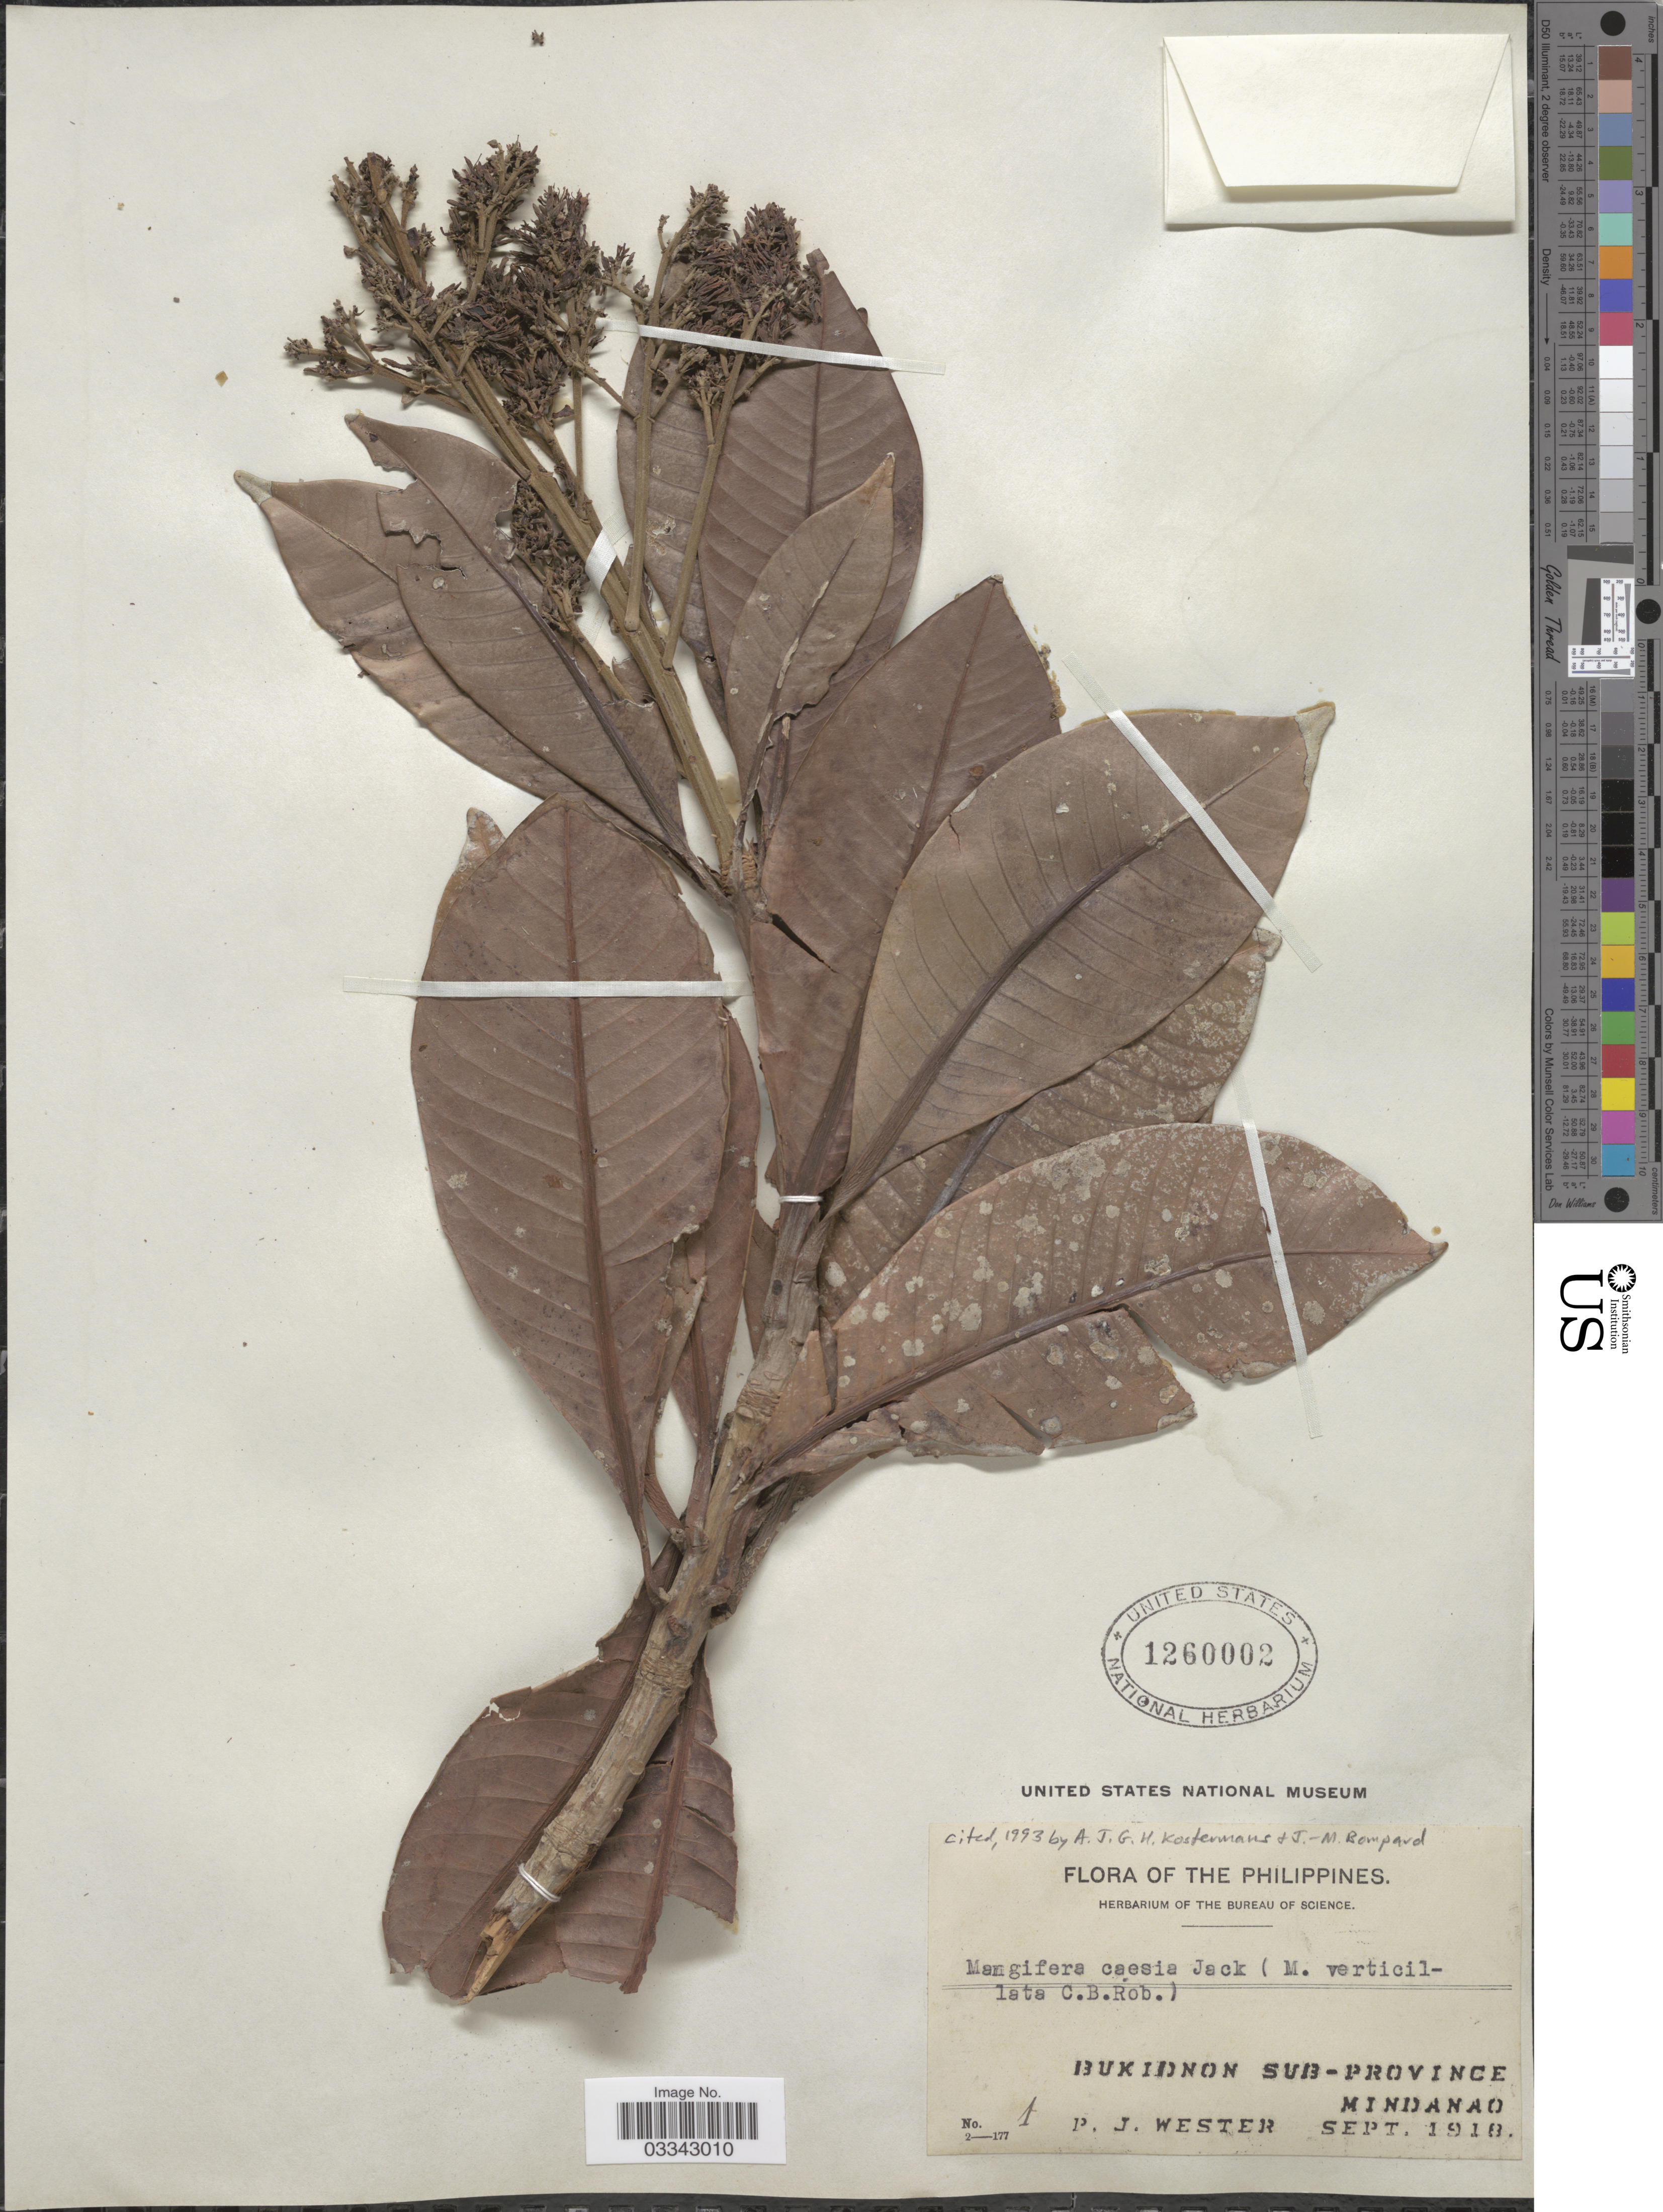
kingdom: Plantae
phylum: Tracheophyta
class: Magnoliopsida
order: Sapindales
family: Anacardiaceae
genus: Mangifera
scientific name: Mangifera caesia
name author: Jack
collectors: P. J. Wester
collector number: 1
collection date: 1918-09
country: Philippines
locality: Bukidnon Sub-Province. Mindanao.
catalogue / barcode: US 1260002